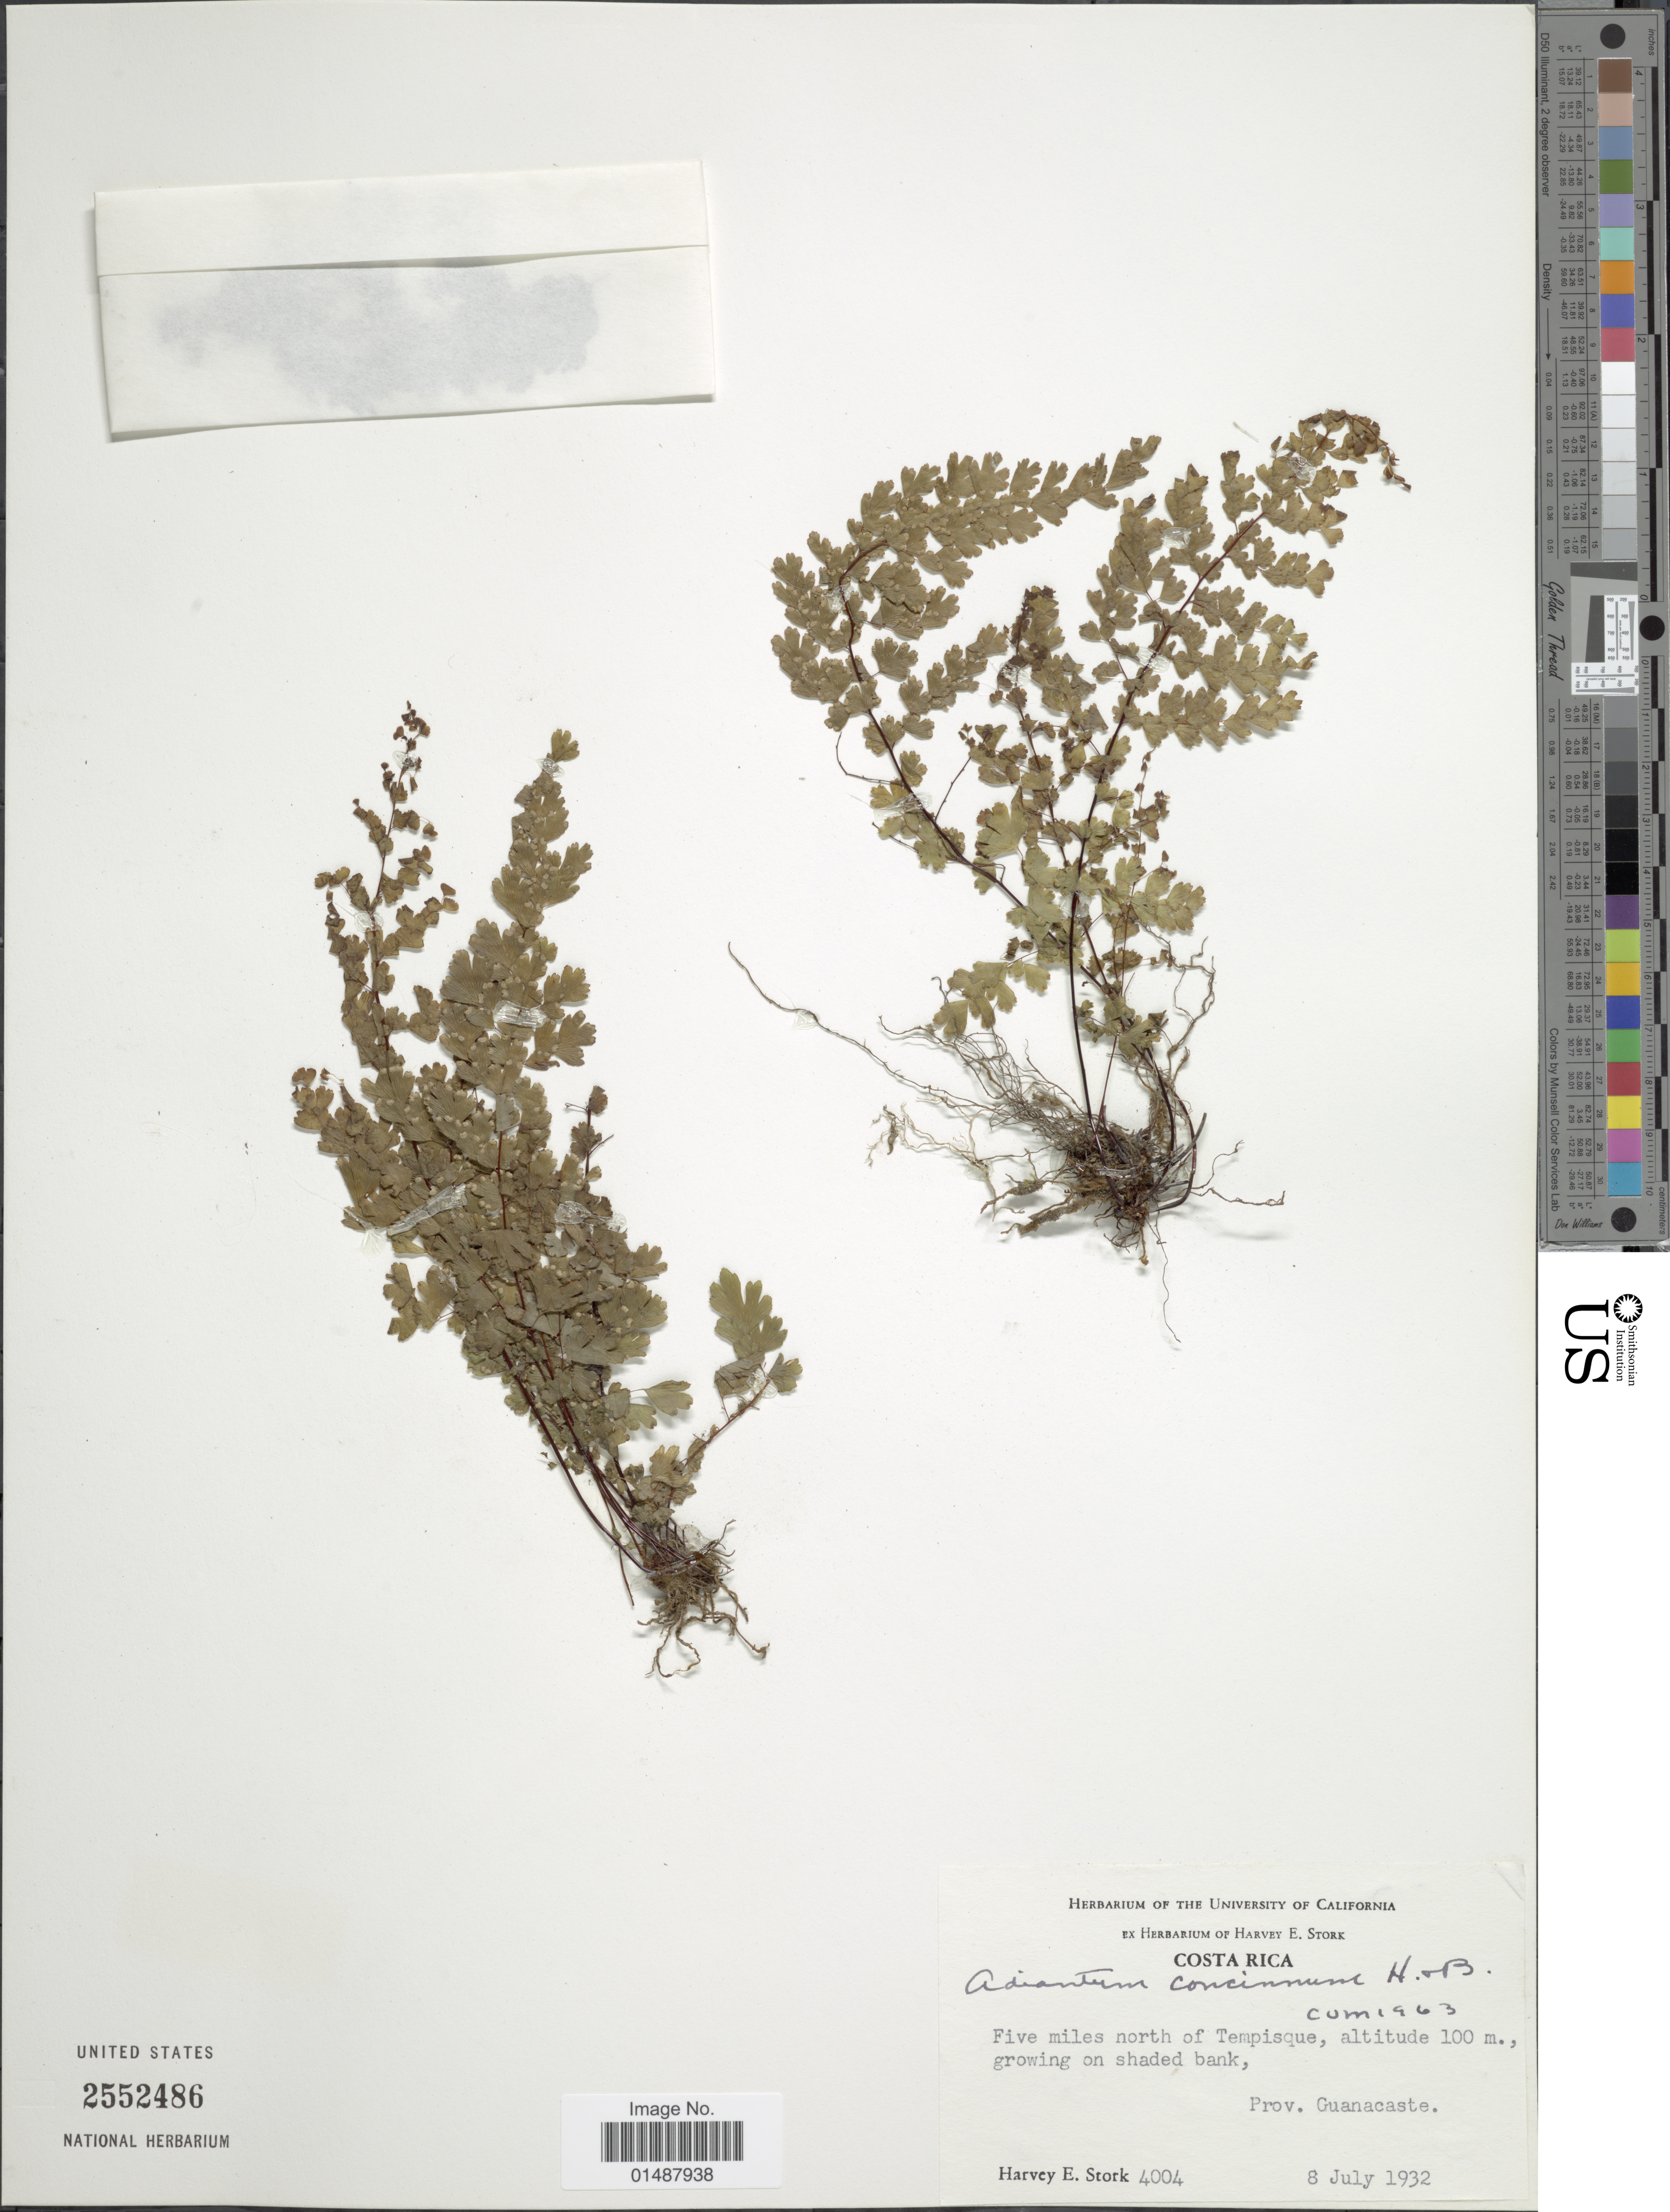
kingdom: Plantae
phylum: Tracheophyta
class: Polypodiopsida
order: Polypodiales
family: Pteridaceae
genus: Adiantum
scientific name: Adiantum concinnum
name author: Humb. & Bonpl. ex Willd.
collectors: H. E. Stork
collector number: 4004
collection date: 1932-07-08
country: Costa Rica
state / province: Guanacaste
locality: Five miles north of Tempisque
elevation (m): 100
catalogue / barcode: US 2552486